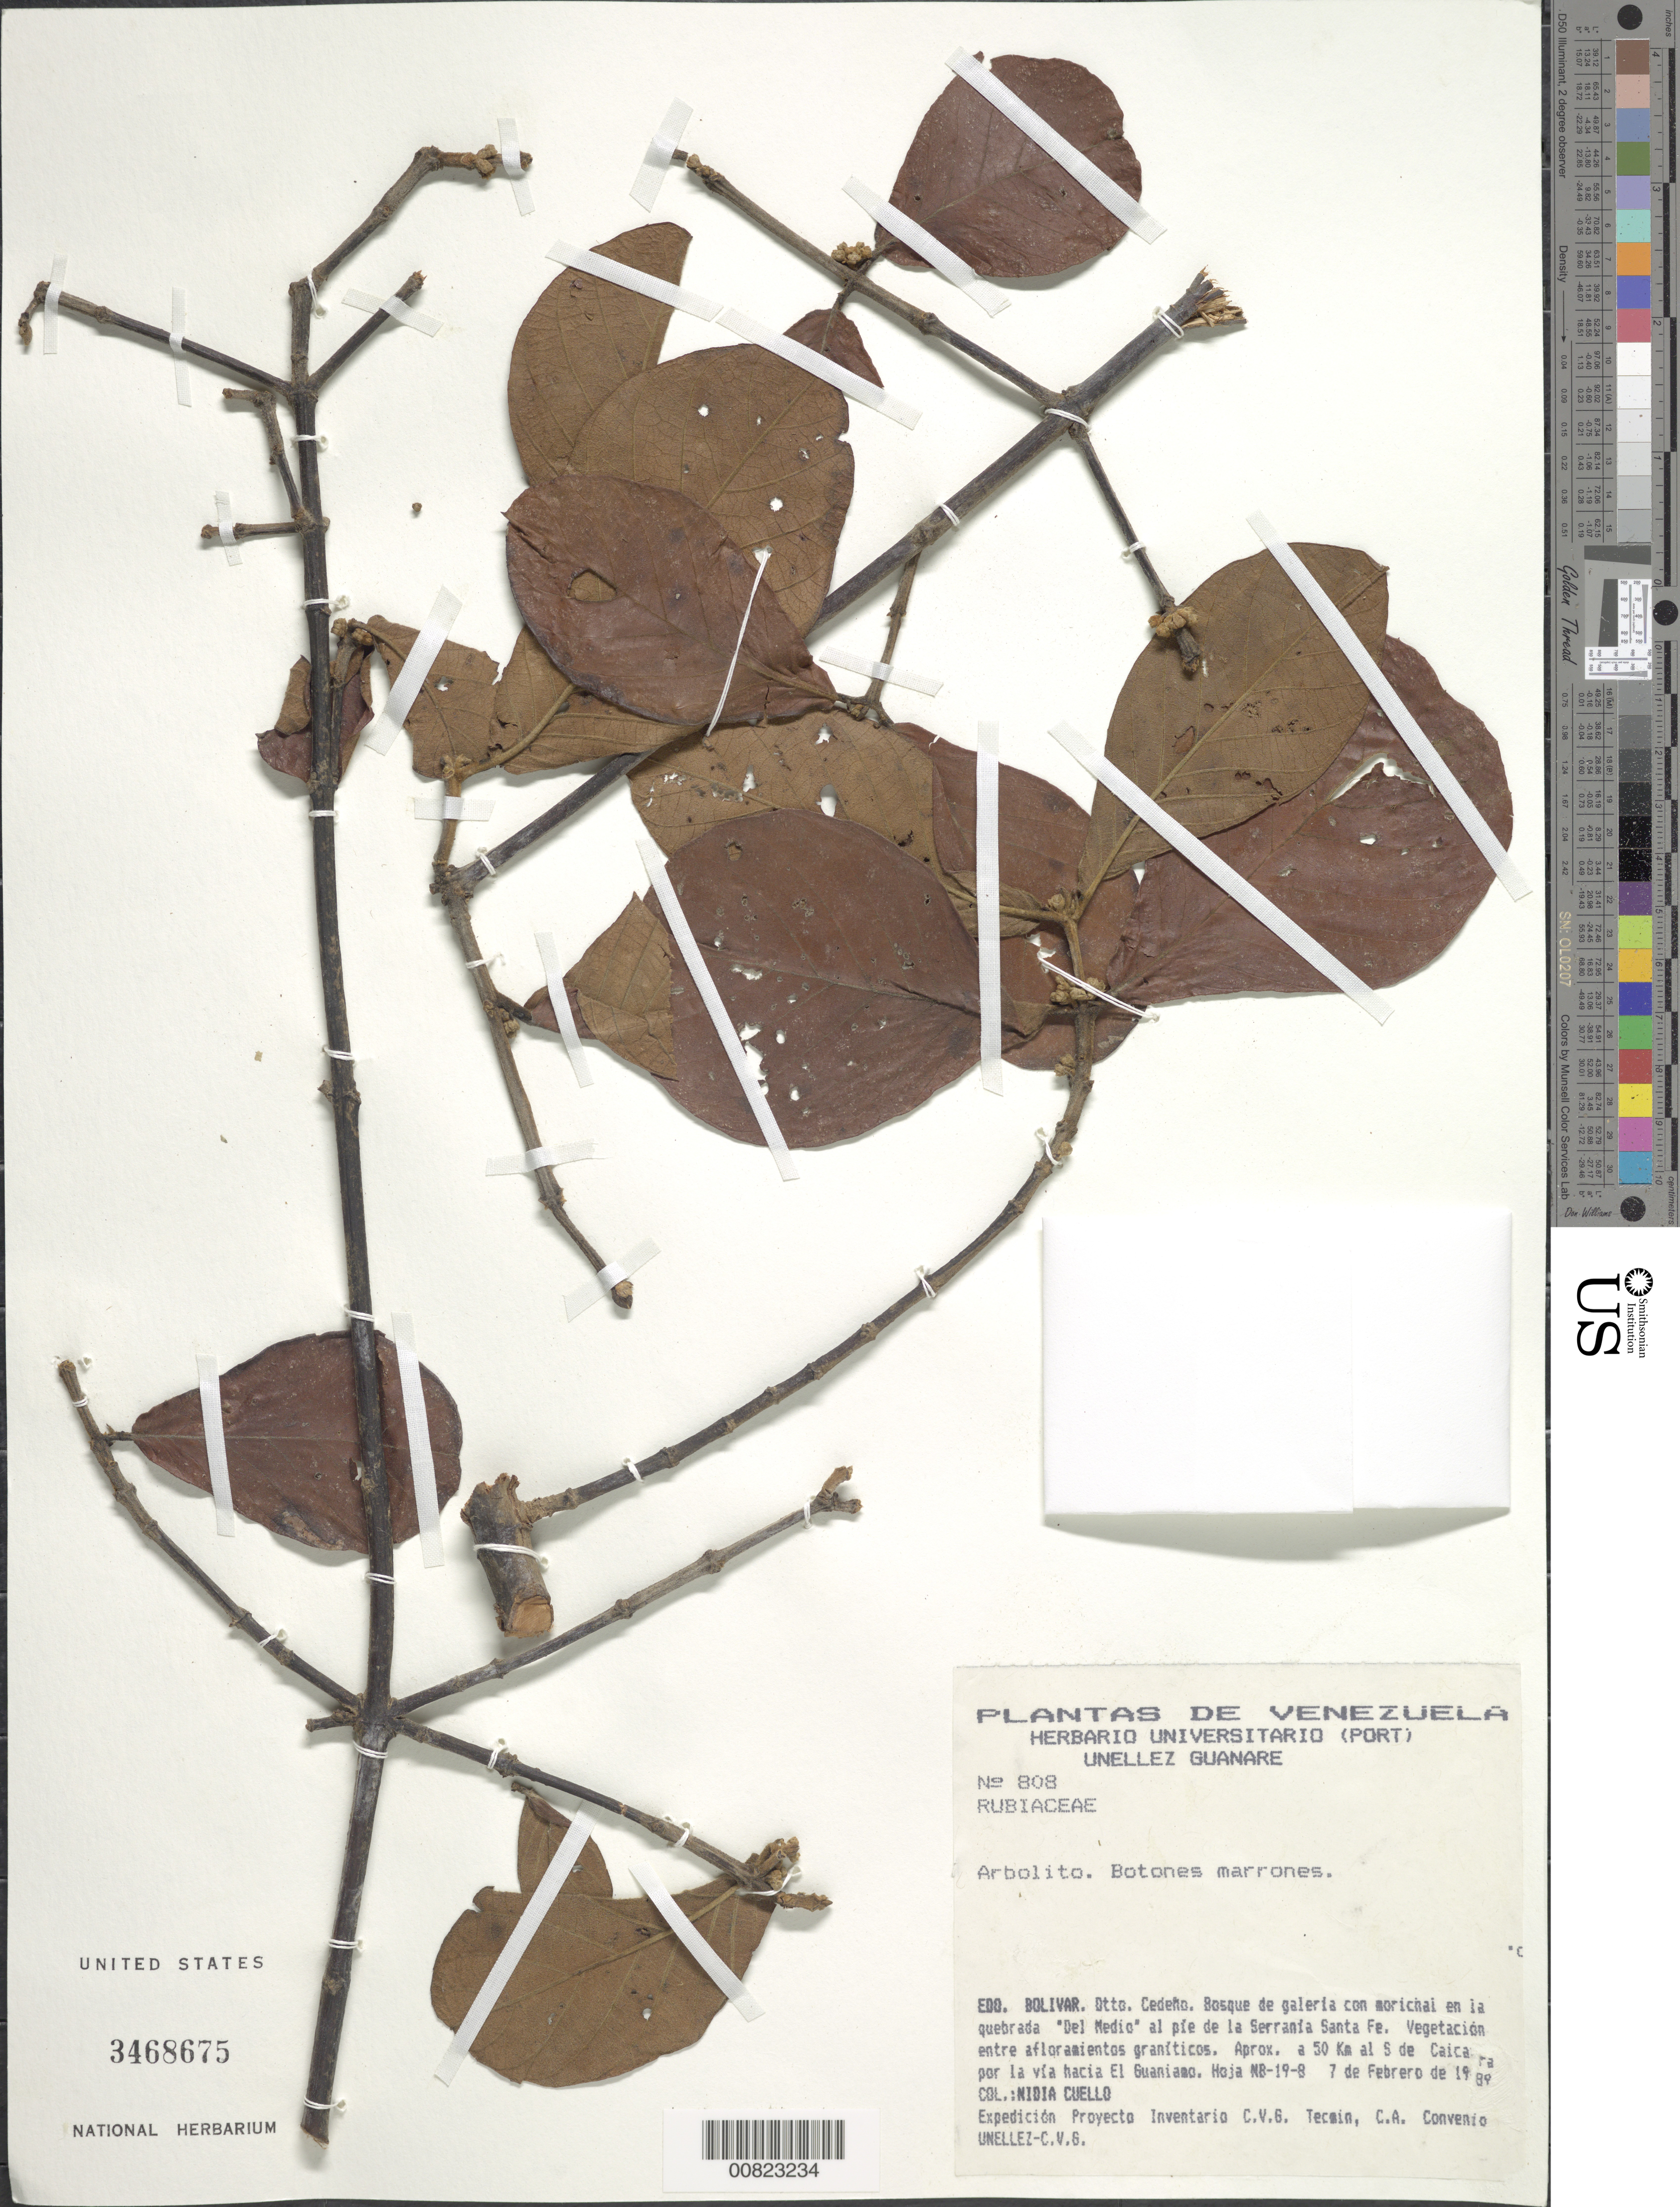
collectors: N. L. Cuello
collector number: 808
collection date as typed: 7-Feb-89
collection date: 1989-02-07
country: Venezuela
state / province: Bolívar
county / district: Cedeño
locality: "Del Medio" al pie Serranía Santa Fe; aprox. 50 km S Caicara por la vía hacia El Guaniamo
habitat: Bosque de galería con morichal; vegetación entre afloramientos graníticos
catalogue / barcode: US 3468675